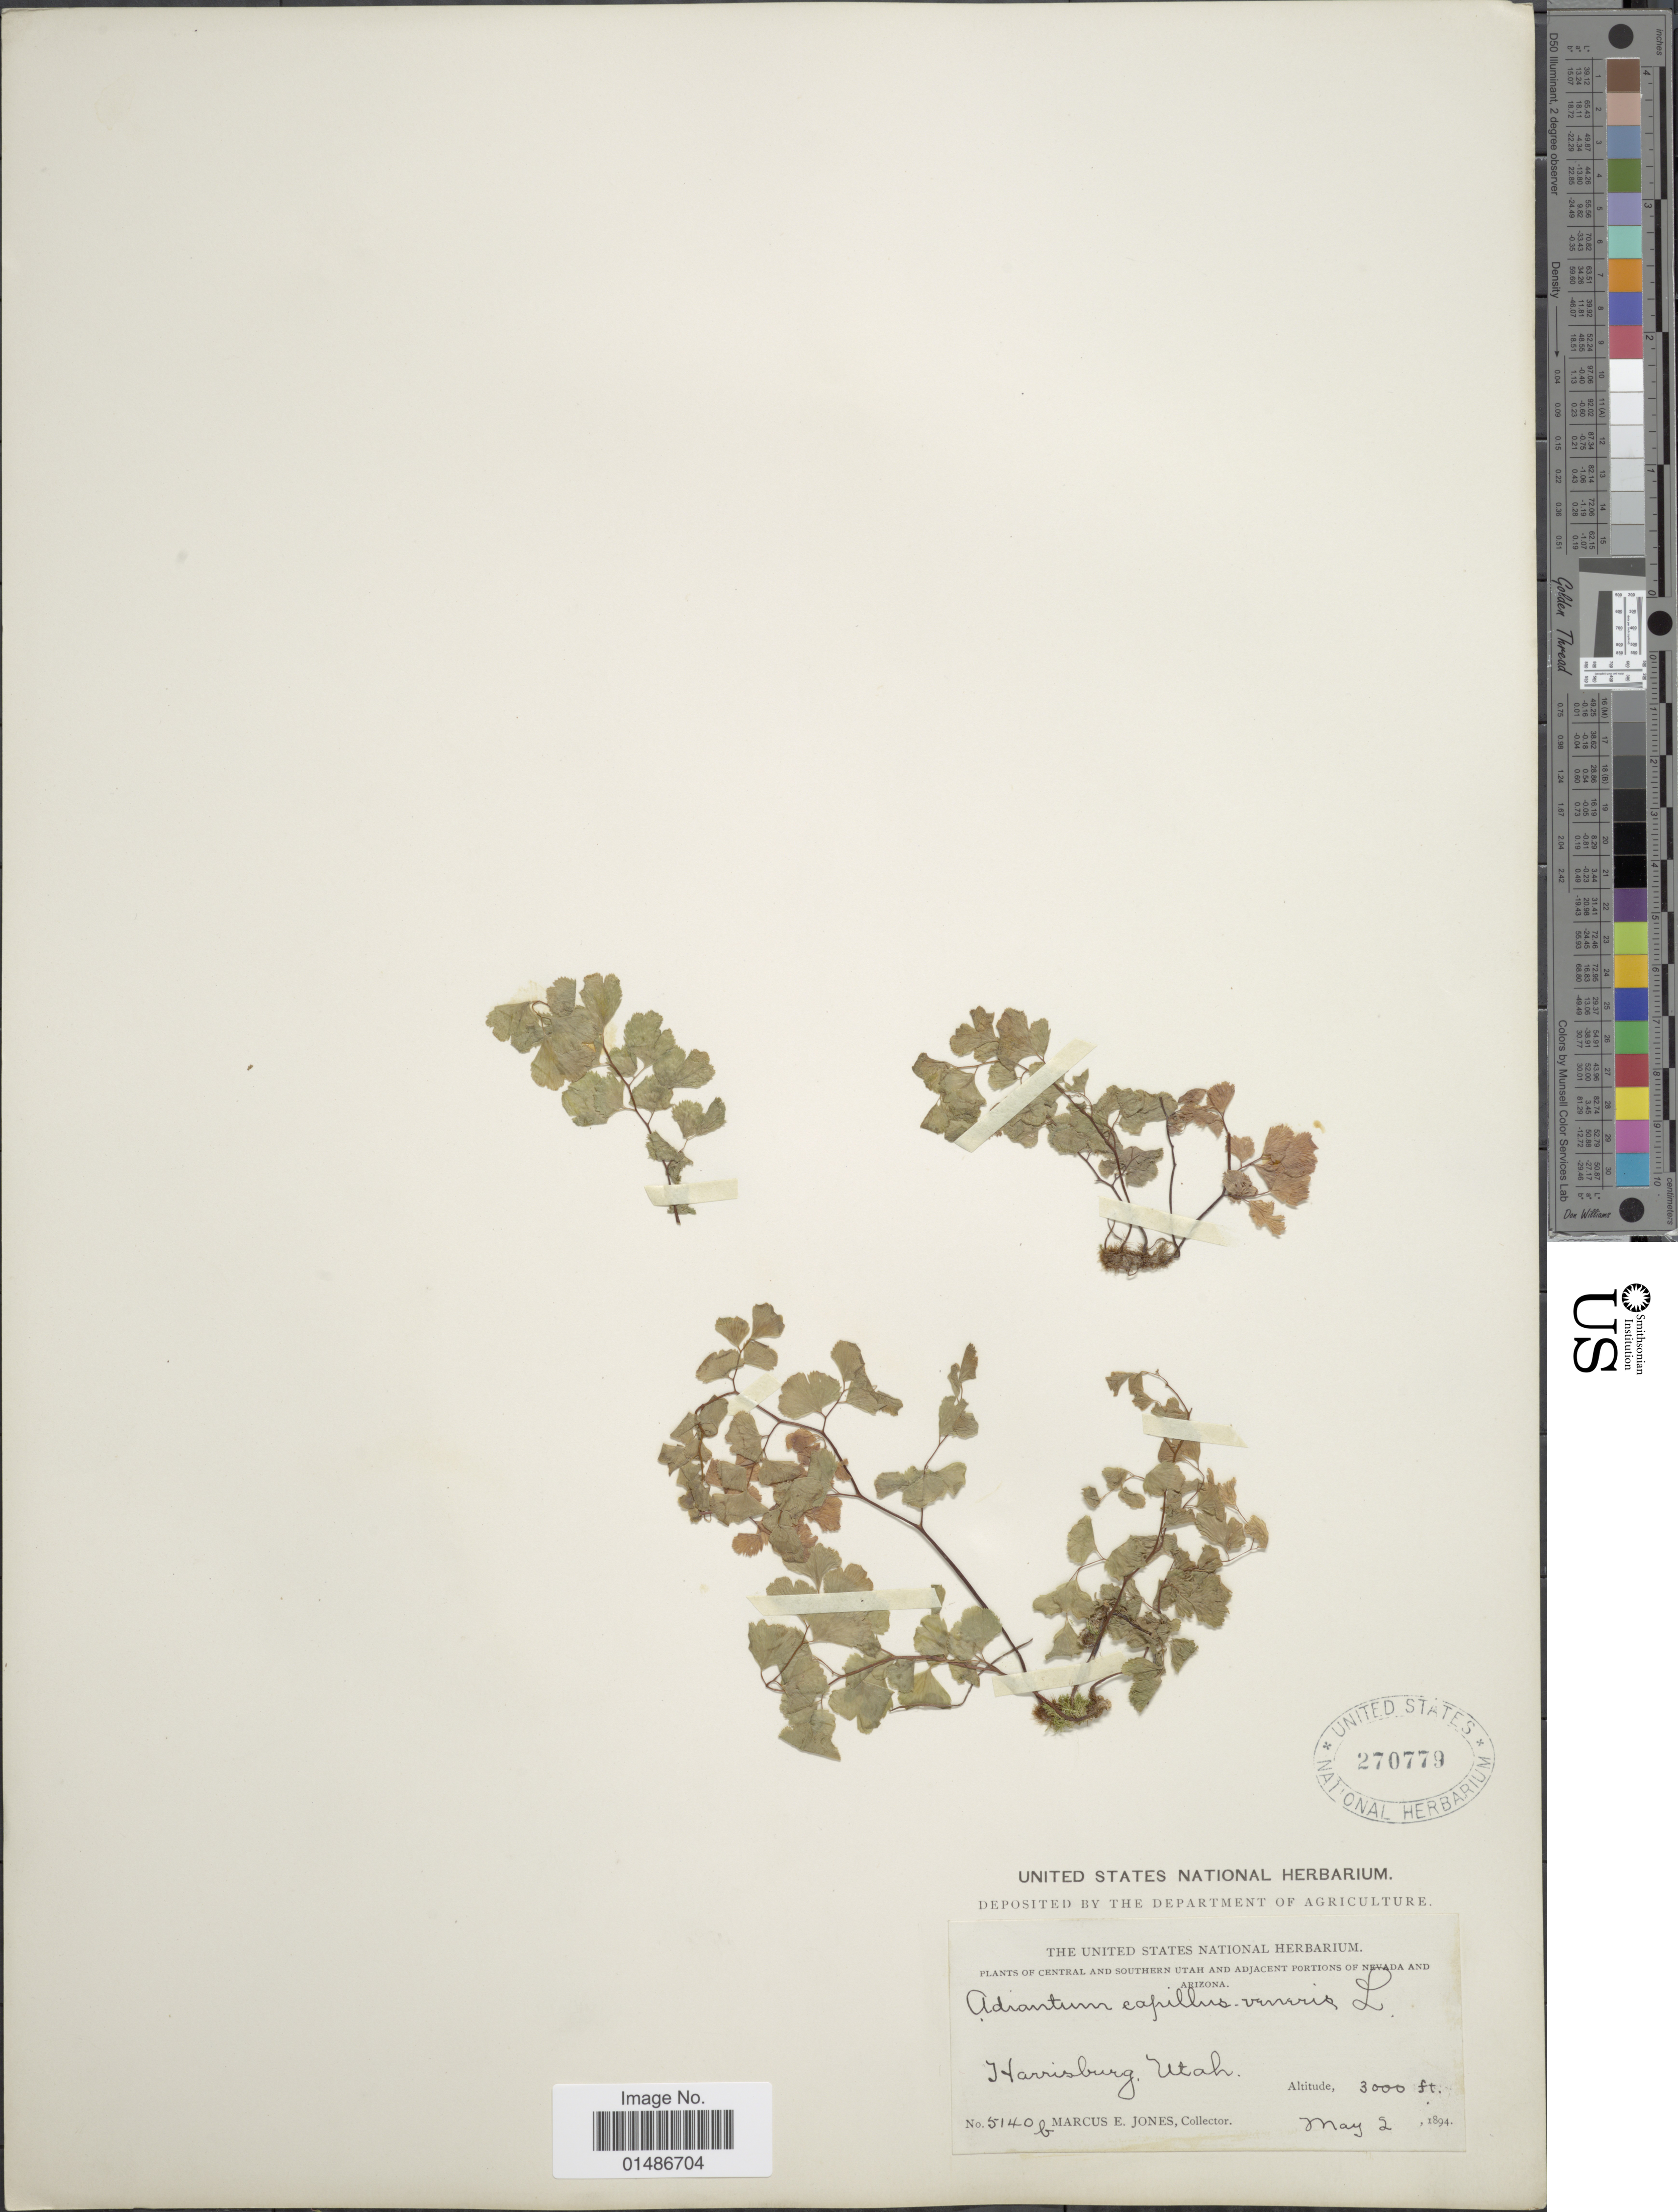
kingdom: Plantae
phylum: Tracheophyta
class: Polypodiopsida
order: Polypodiales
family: Pteridaceae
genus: Adiantum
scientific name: Adiantum capillus-veneris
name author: L.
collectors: M. E. Jones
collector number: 5140b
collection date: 1894-05-02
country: United States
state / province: Utah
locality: Plants of Central and Southern Utah and adjacent portions of Nevada and Arizona. Harrisburg.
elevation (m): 914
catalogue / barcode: US 270779